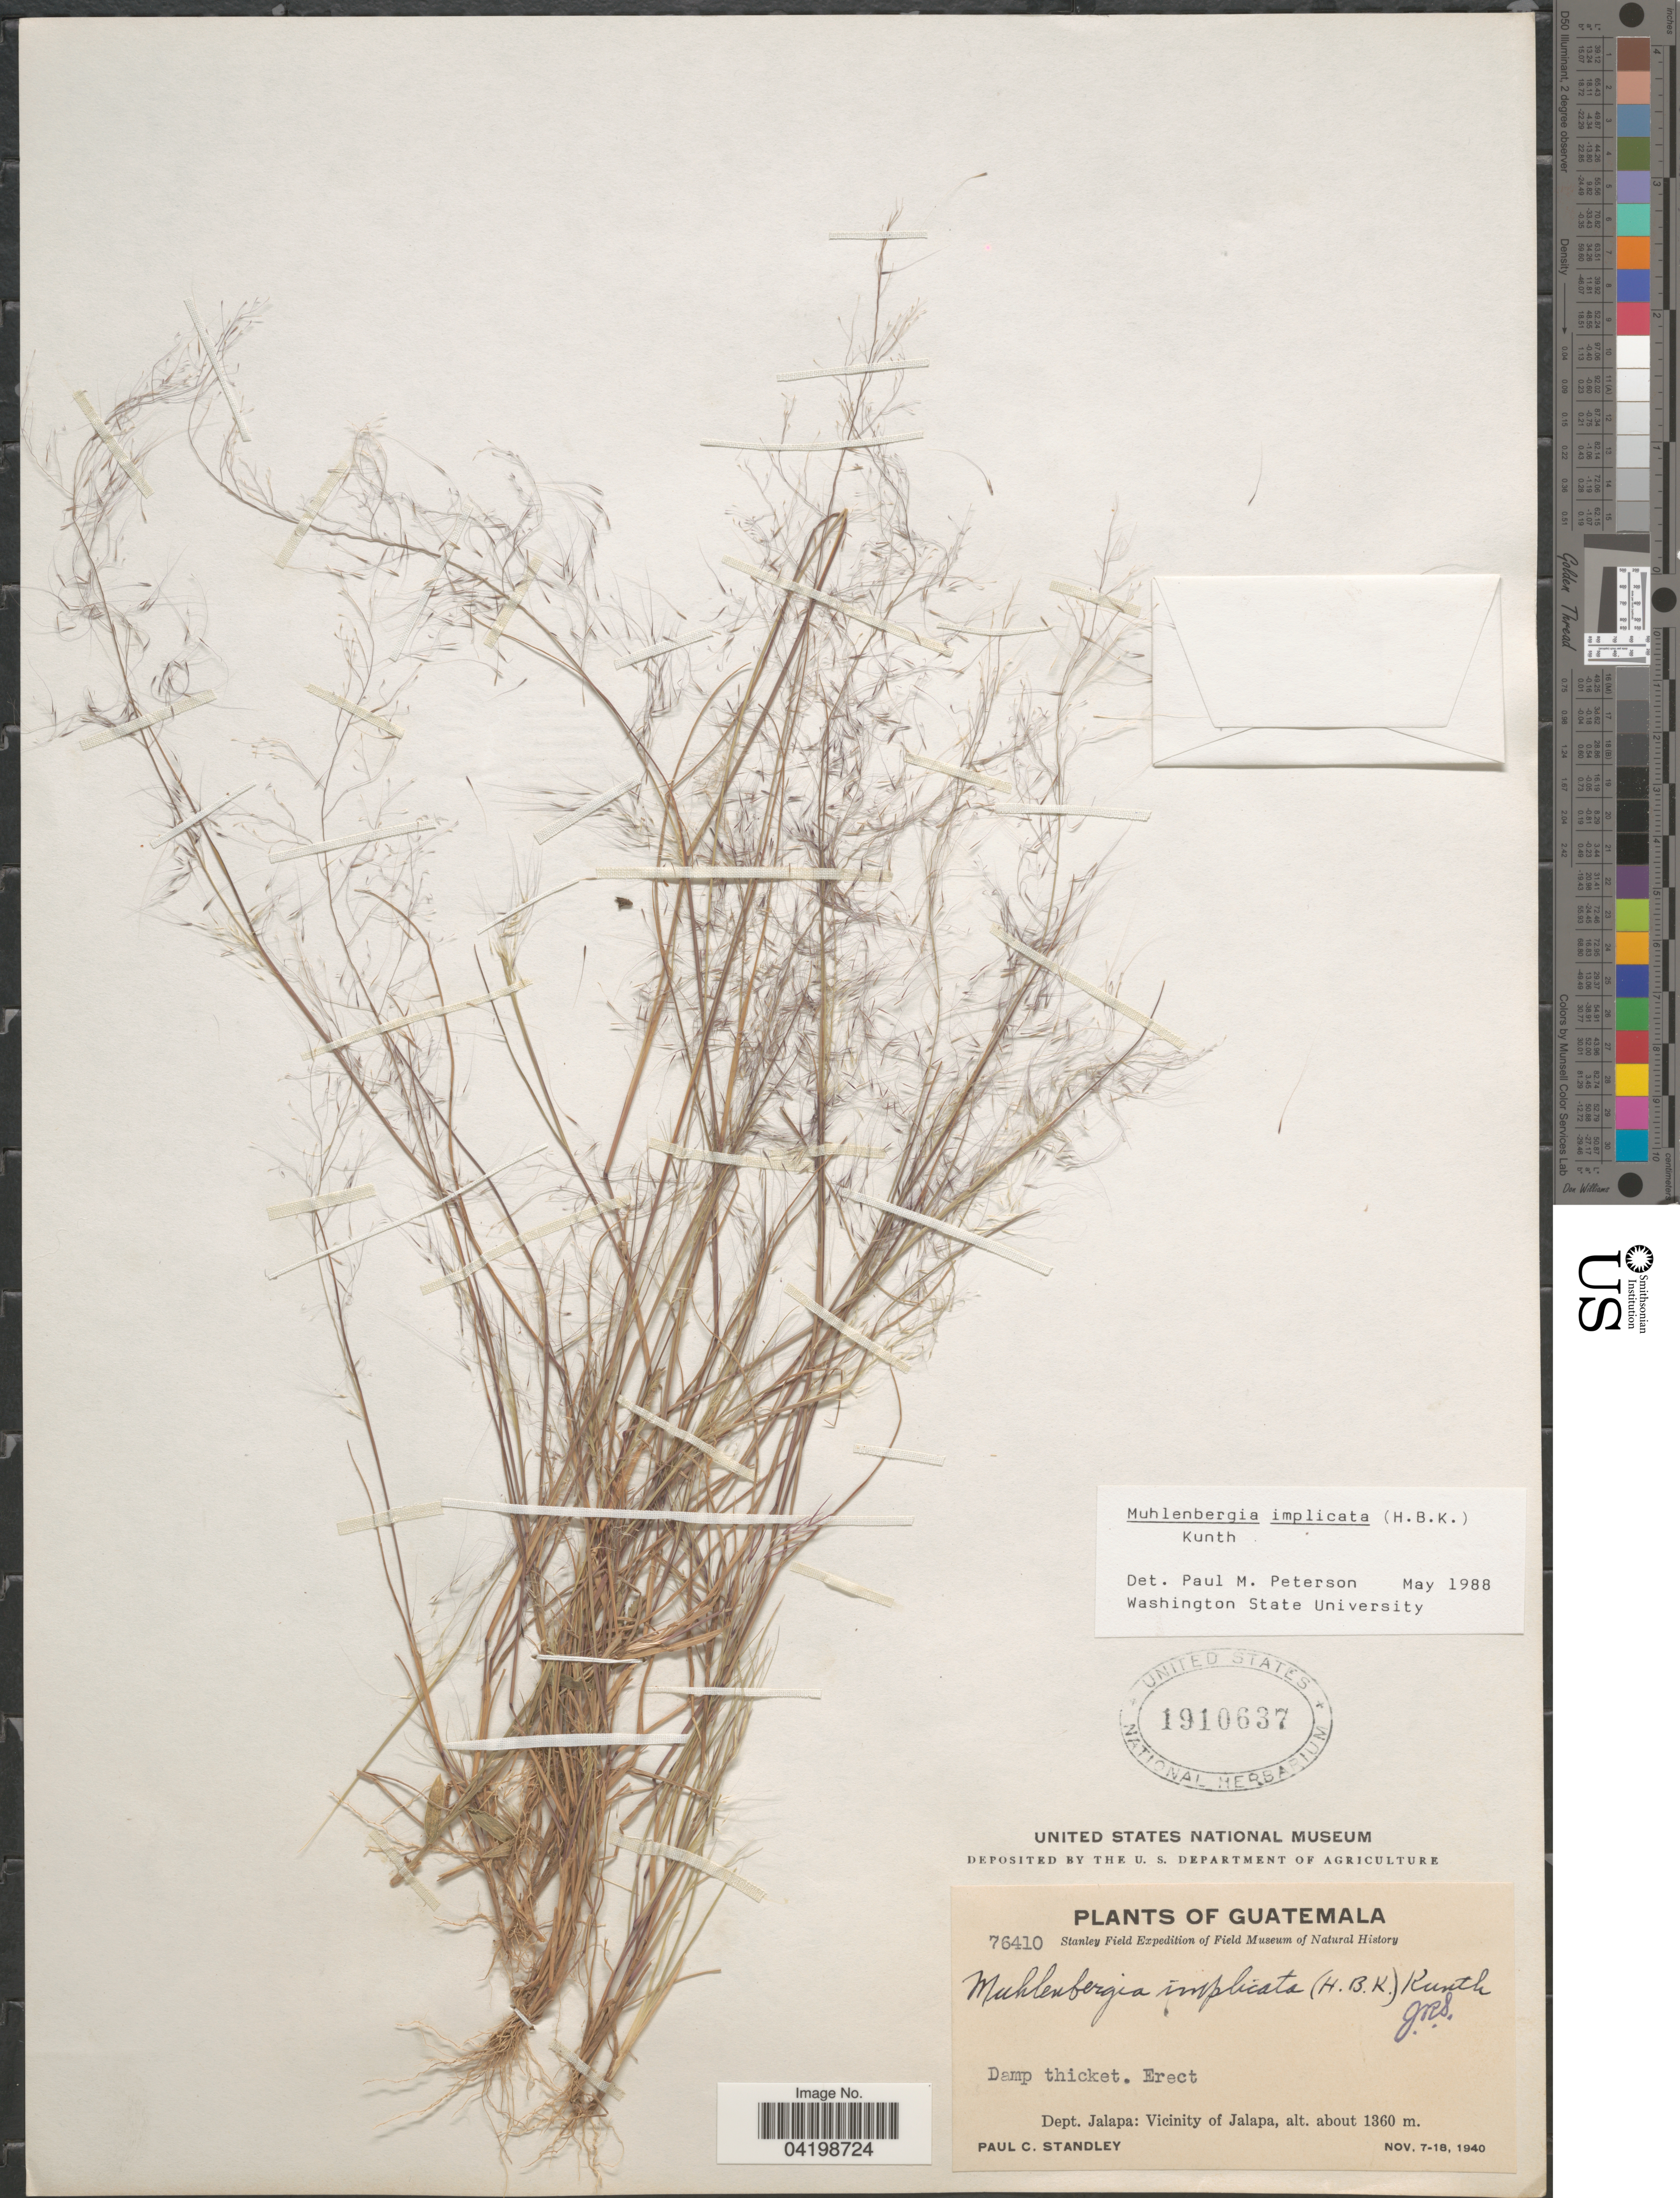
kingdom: Plantae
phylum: Tracheophyta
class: Liliopsida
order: Poales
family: Poaceae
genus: Muhlenbergia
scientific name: Muhlenbergia implicata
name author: (Kunth) Trin.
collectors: P. C. Standley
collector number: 76410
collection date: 1940-11-07/1940-11-18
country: Guatemala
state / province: Jalapa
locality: Stanley Field Expedition. Dept. Jalapa: Vicinity of Jalapa.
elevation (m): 1360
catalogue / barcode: US 1910637